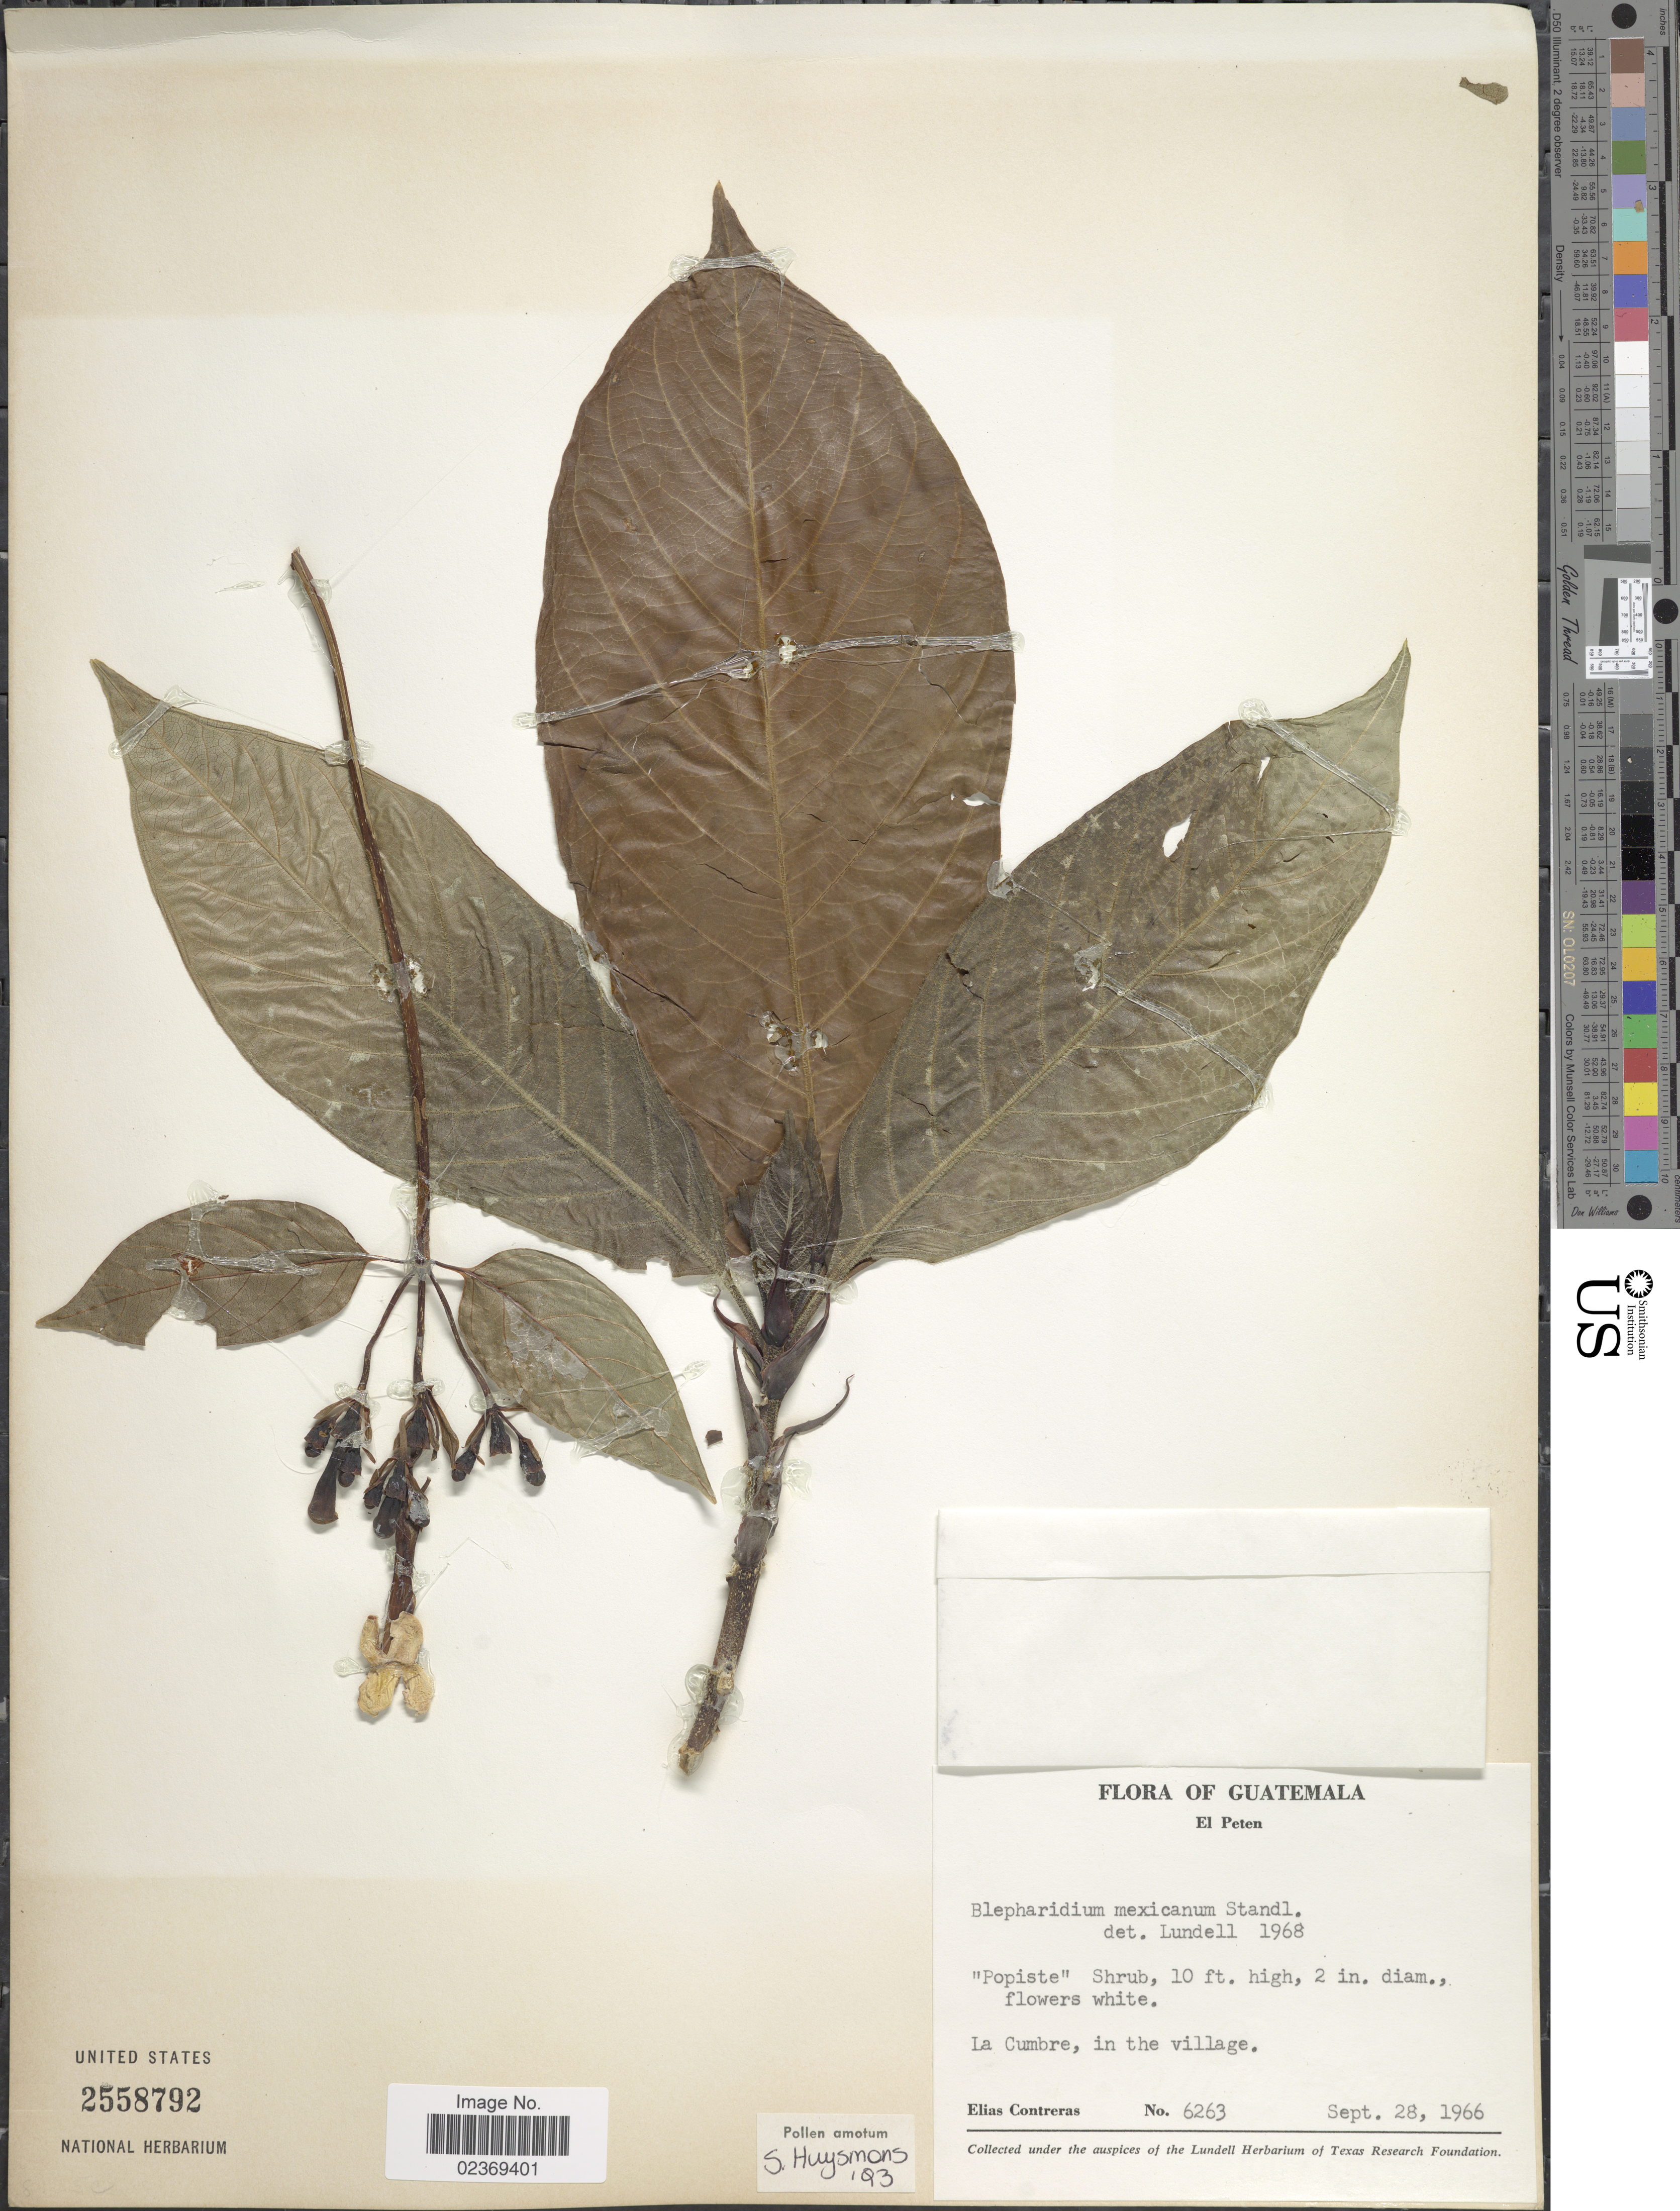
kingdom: Plantae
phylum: Tracheophyta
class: Magnoliopsida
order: Gentianales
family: Rubiaceae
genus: Blepharidium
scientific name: Blepharidium mexicanum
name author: Standl.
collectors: E. Contreras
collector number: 6263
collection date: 1966-09-28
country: Guatemala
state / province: El Petén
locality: La Cumbre, in the village.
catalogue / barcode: US 2558792